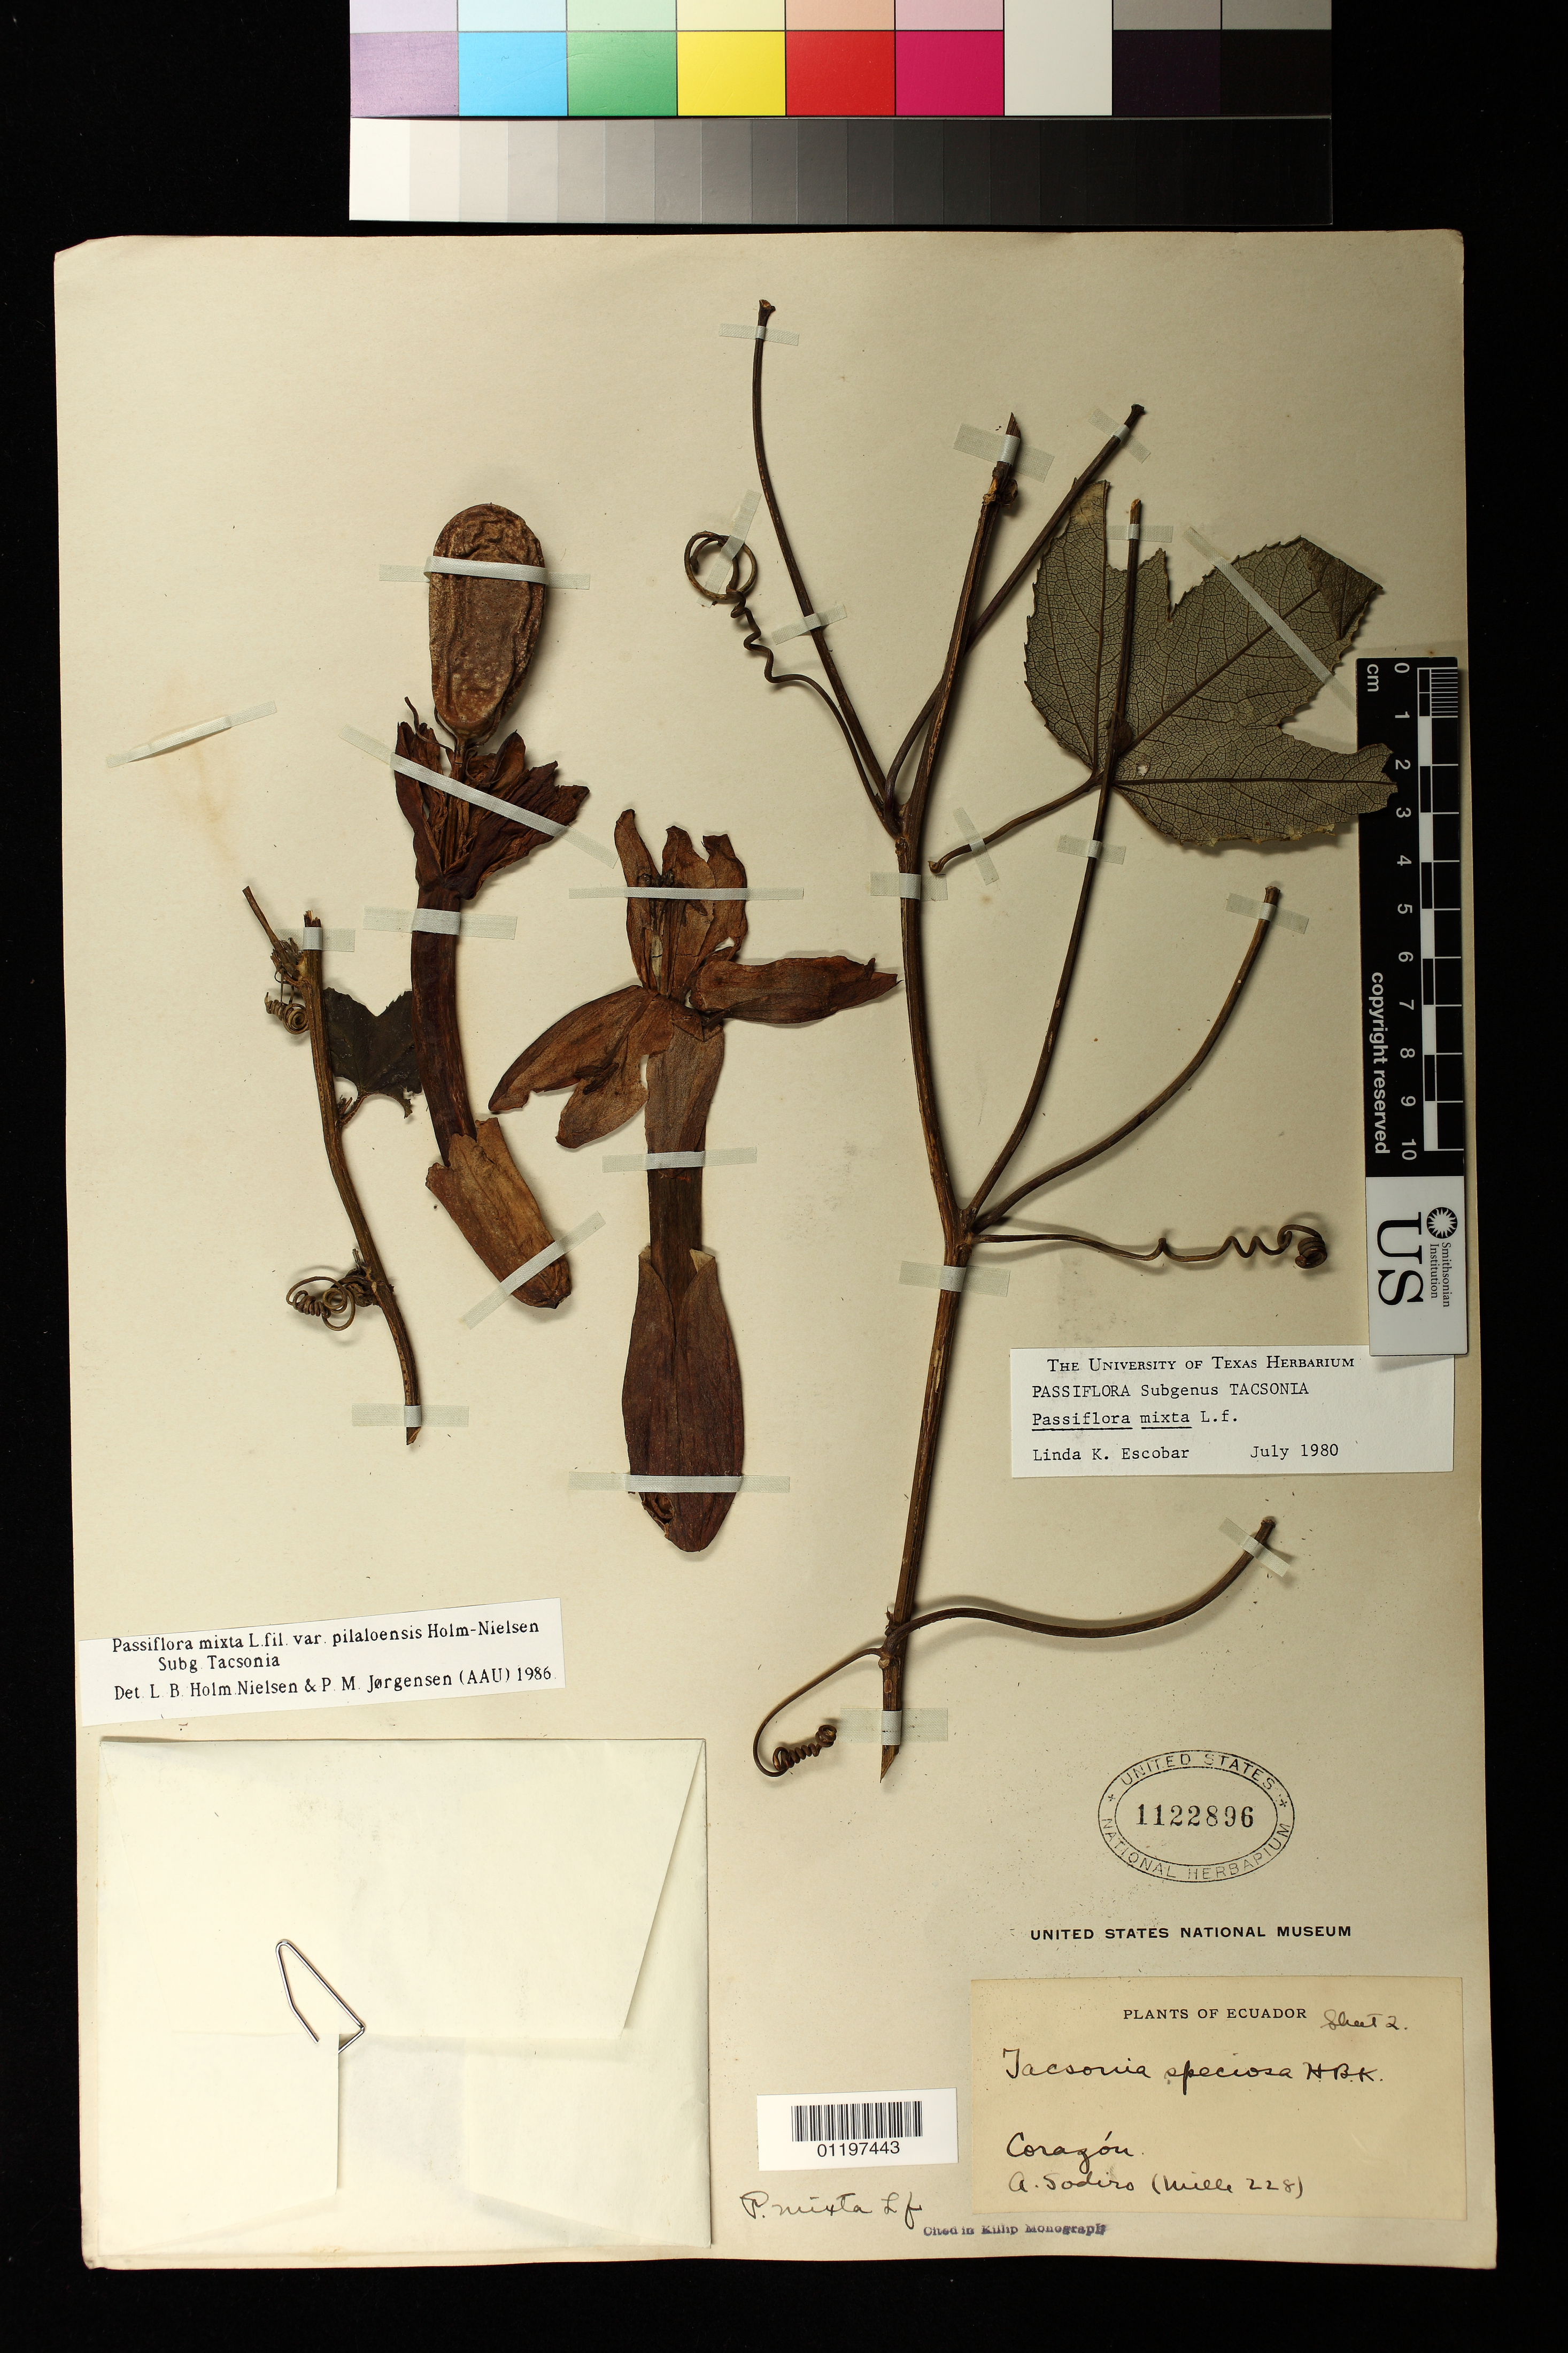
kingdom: Plantae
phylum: Tracheophyta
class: Magnoliopsida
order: Malpighiales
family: Passifloraceae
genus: Passiflora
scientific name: Passiflora mixta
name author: L. f.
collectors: A. Sodiro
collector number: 228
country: Ecuador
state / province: Pichincha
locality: Corazón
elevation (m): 2200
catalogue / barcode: US 1122896